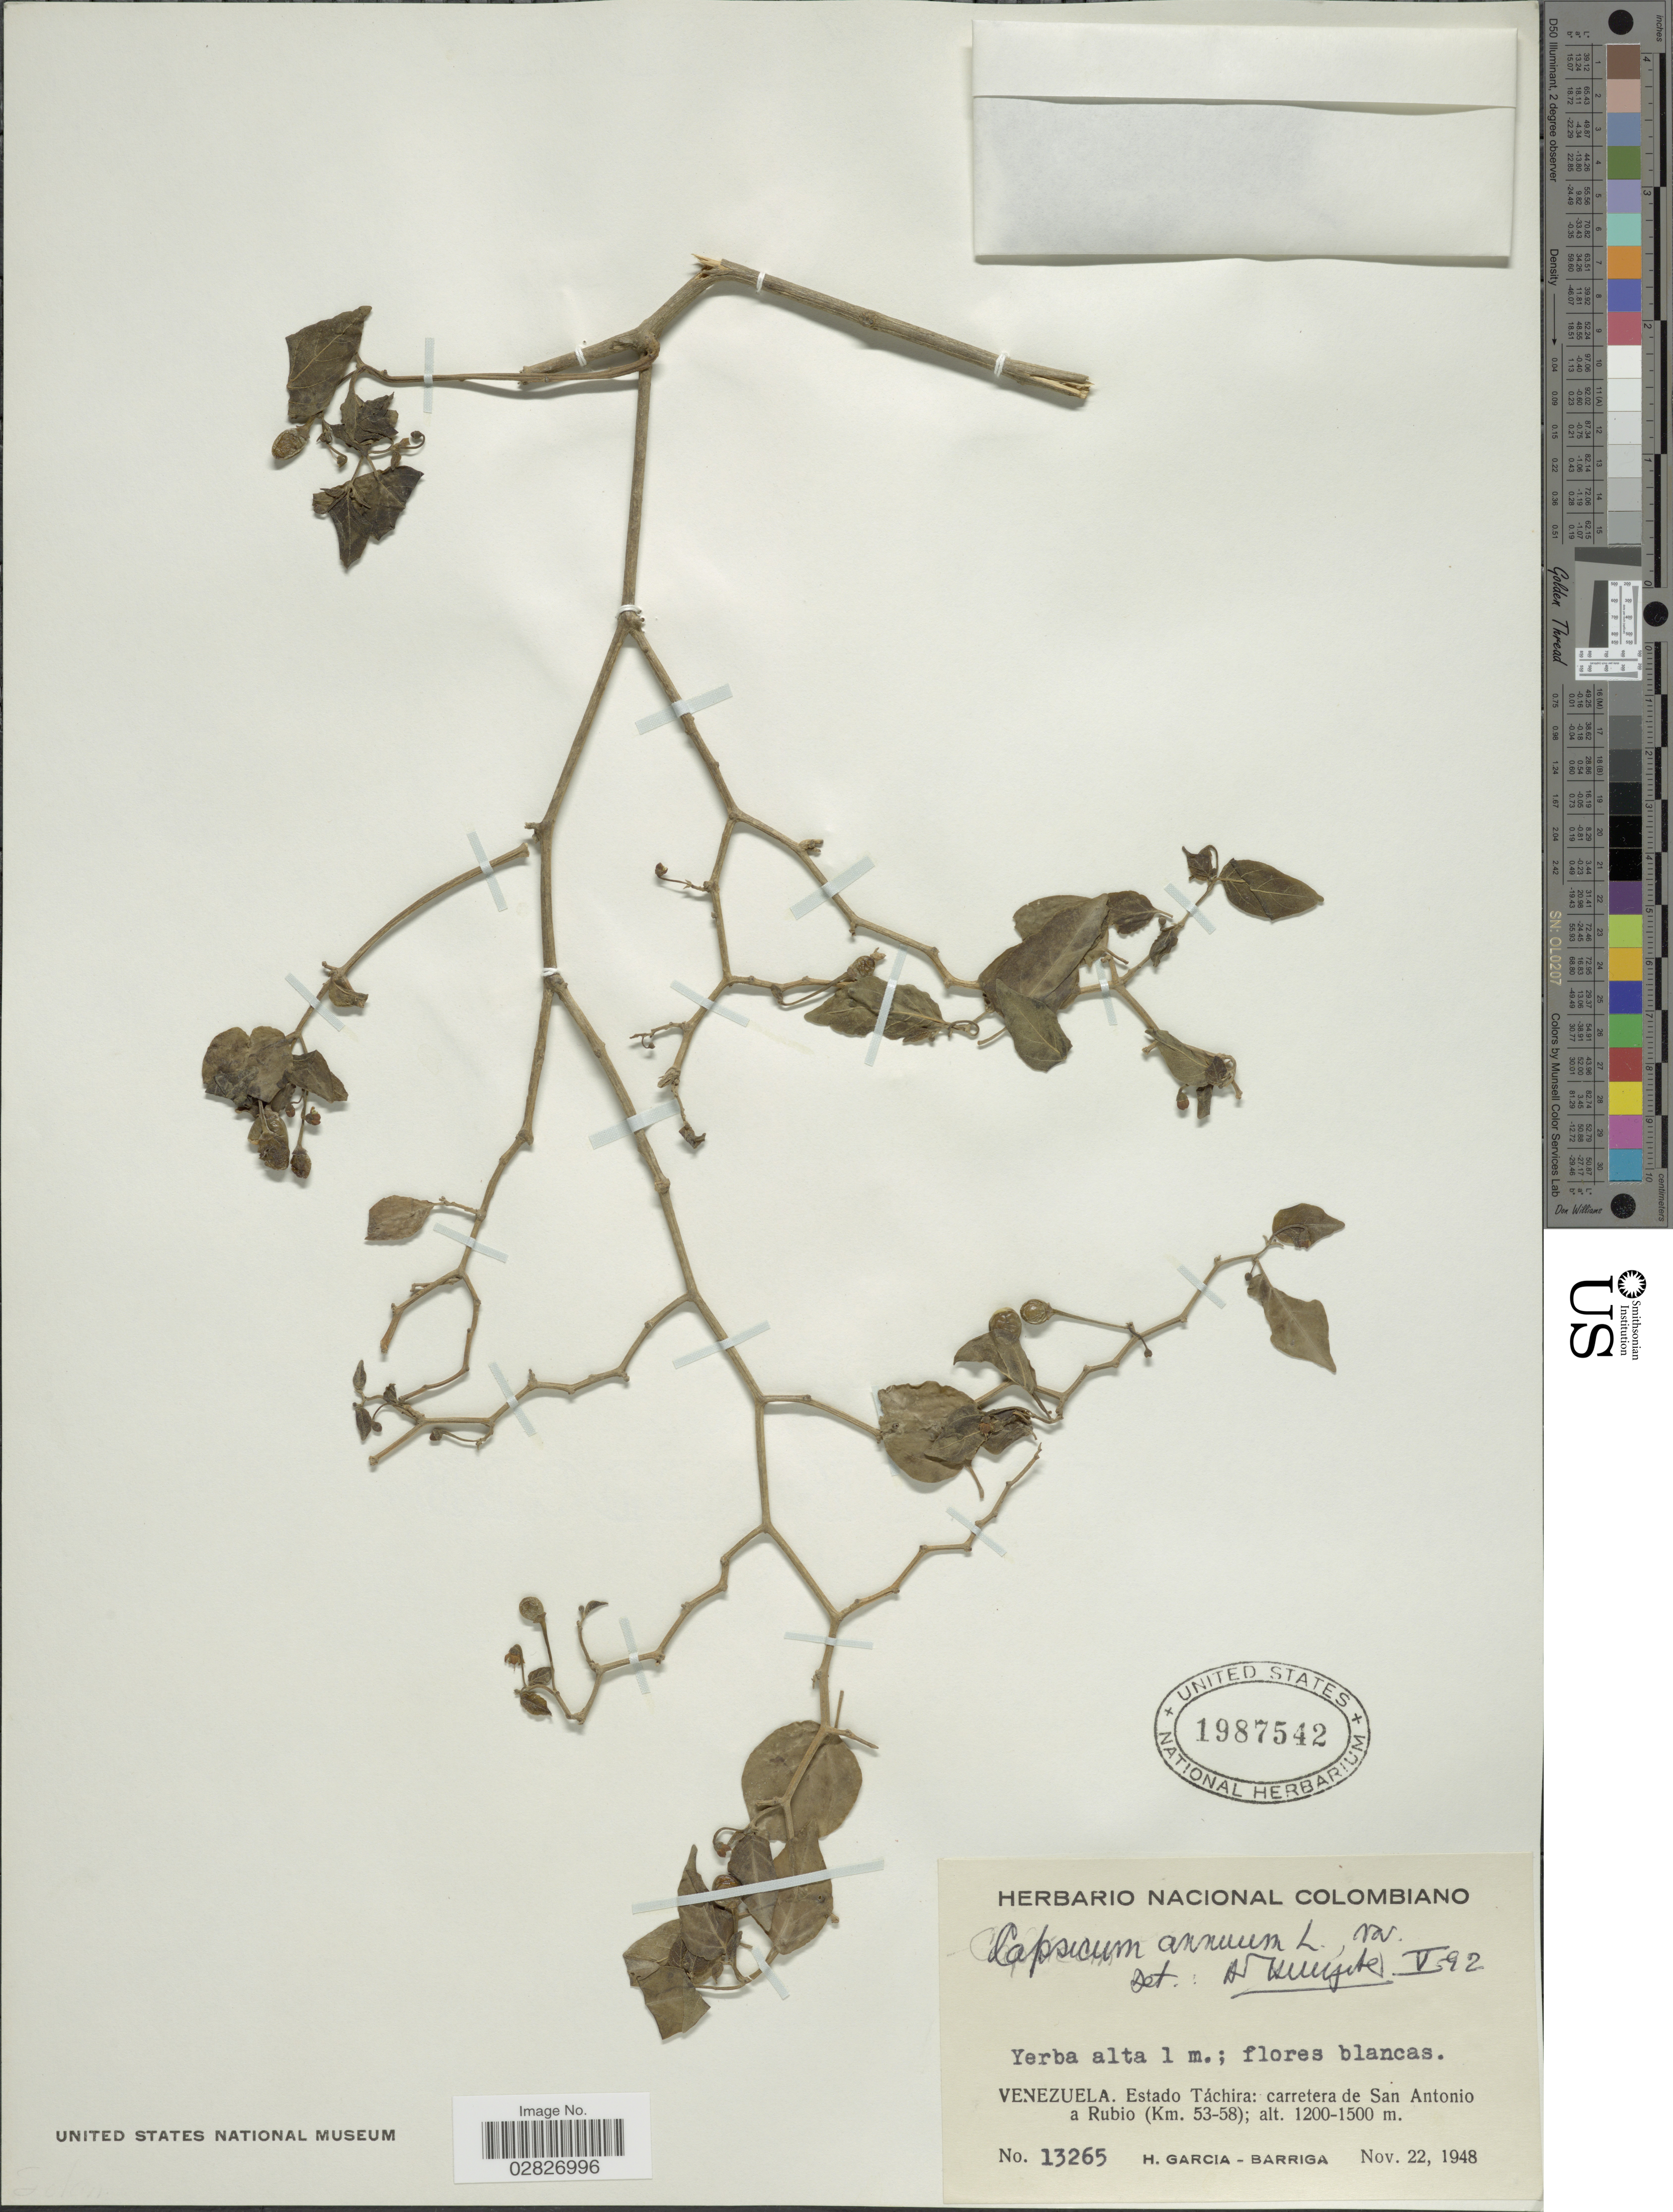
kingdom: Plantae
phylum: Tracheophyta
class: Magnoliopsida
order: Solanales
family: Solanaceae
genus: Capsicum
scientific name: Capsicum annuum 'Habanero'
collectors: H. García Barriga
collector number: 13265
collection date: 1948-11-22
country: Venezuela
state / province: Tachira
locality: Carretera de San Antonio a Rubio (Km. 53-58).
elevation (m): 1200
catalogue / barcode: US 1987542